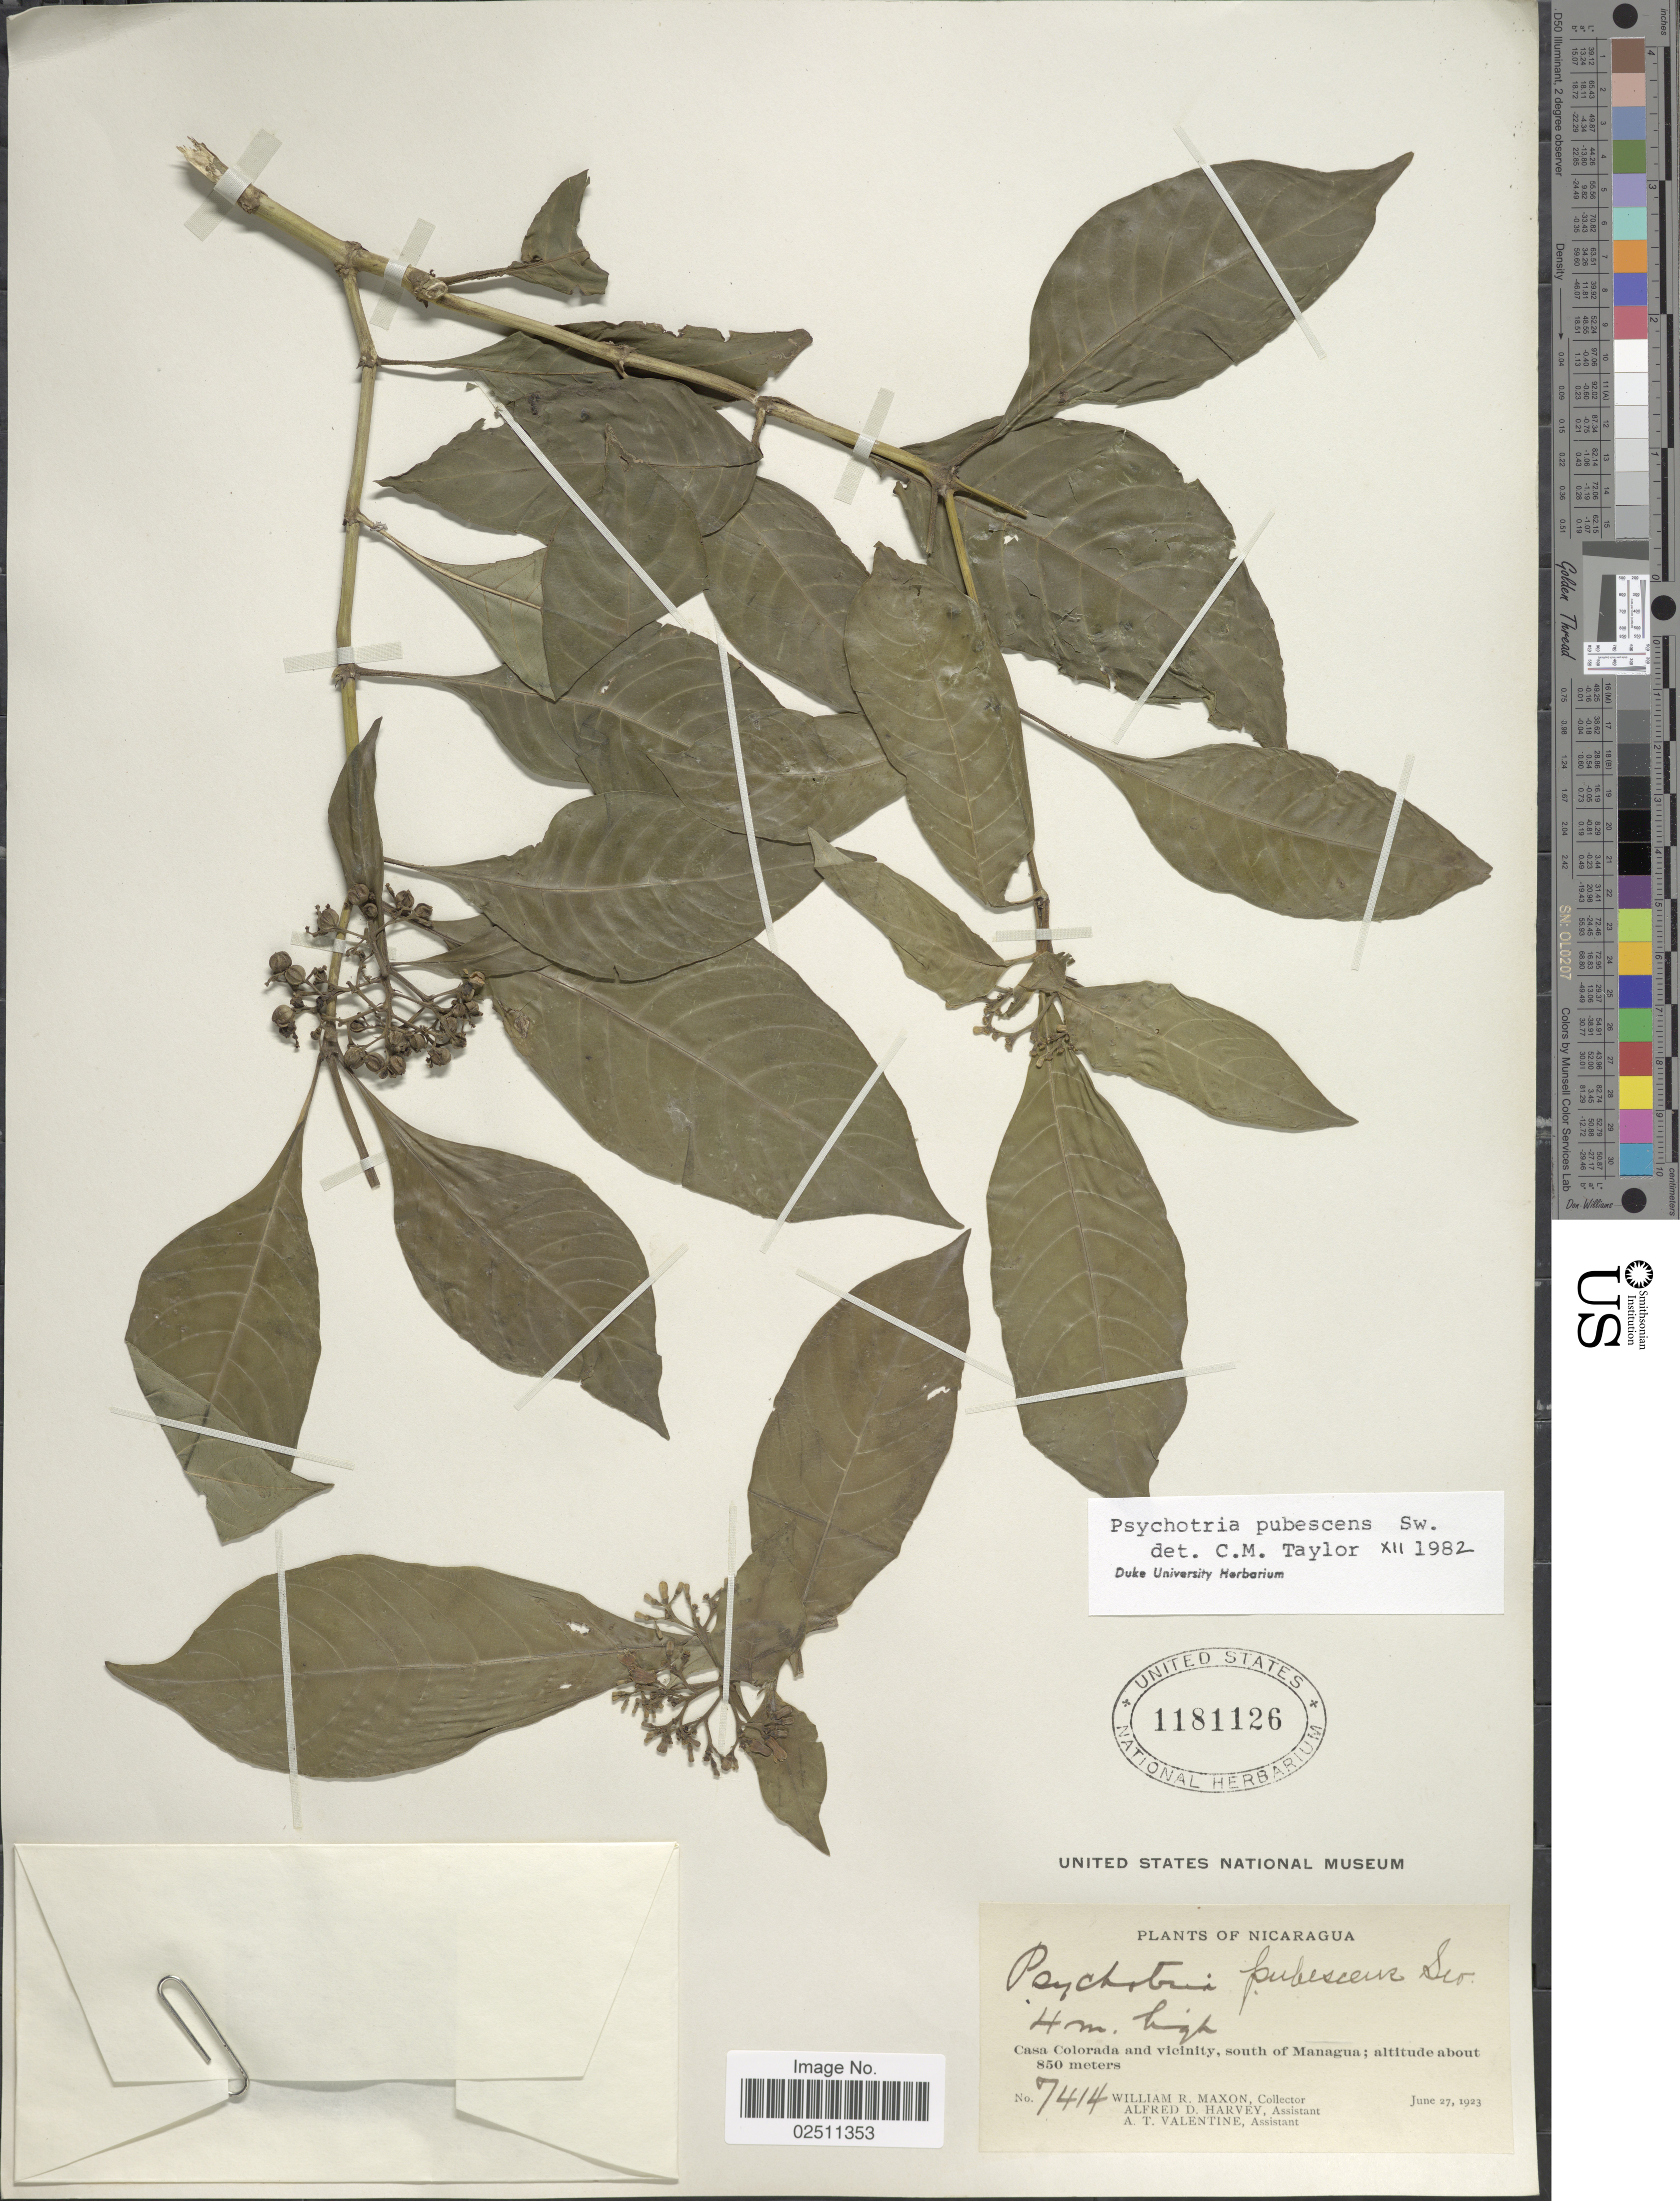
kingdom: Plantae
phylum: Tracheophyta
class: Magnoliopsida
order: Gentianales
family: Rubiaceae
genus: Psychotria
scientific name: Psychotria pubescens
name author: Sw.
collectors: W. R. Maxon, A. D. Harvey & A. Valentine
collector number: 7414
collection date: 1923-06-27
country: Nicaragua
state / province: Managua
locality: Casa Colorada and vicinity, south of Managua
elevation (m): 850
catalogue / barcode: US 1181126